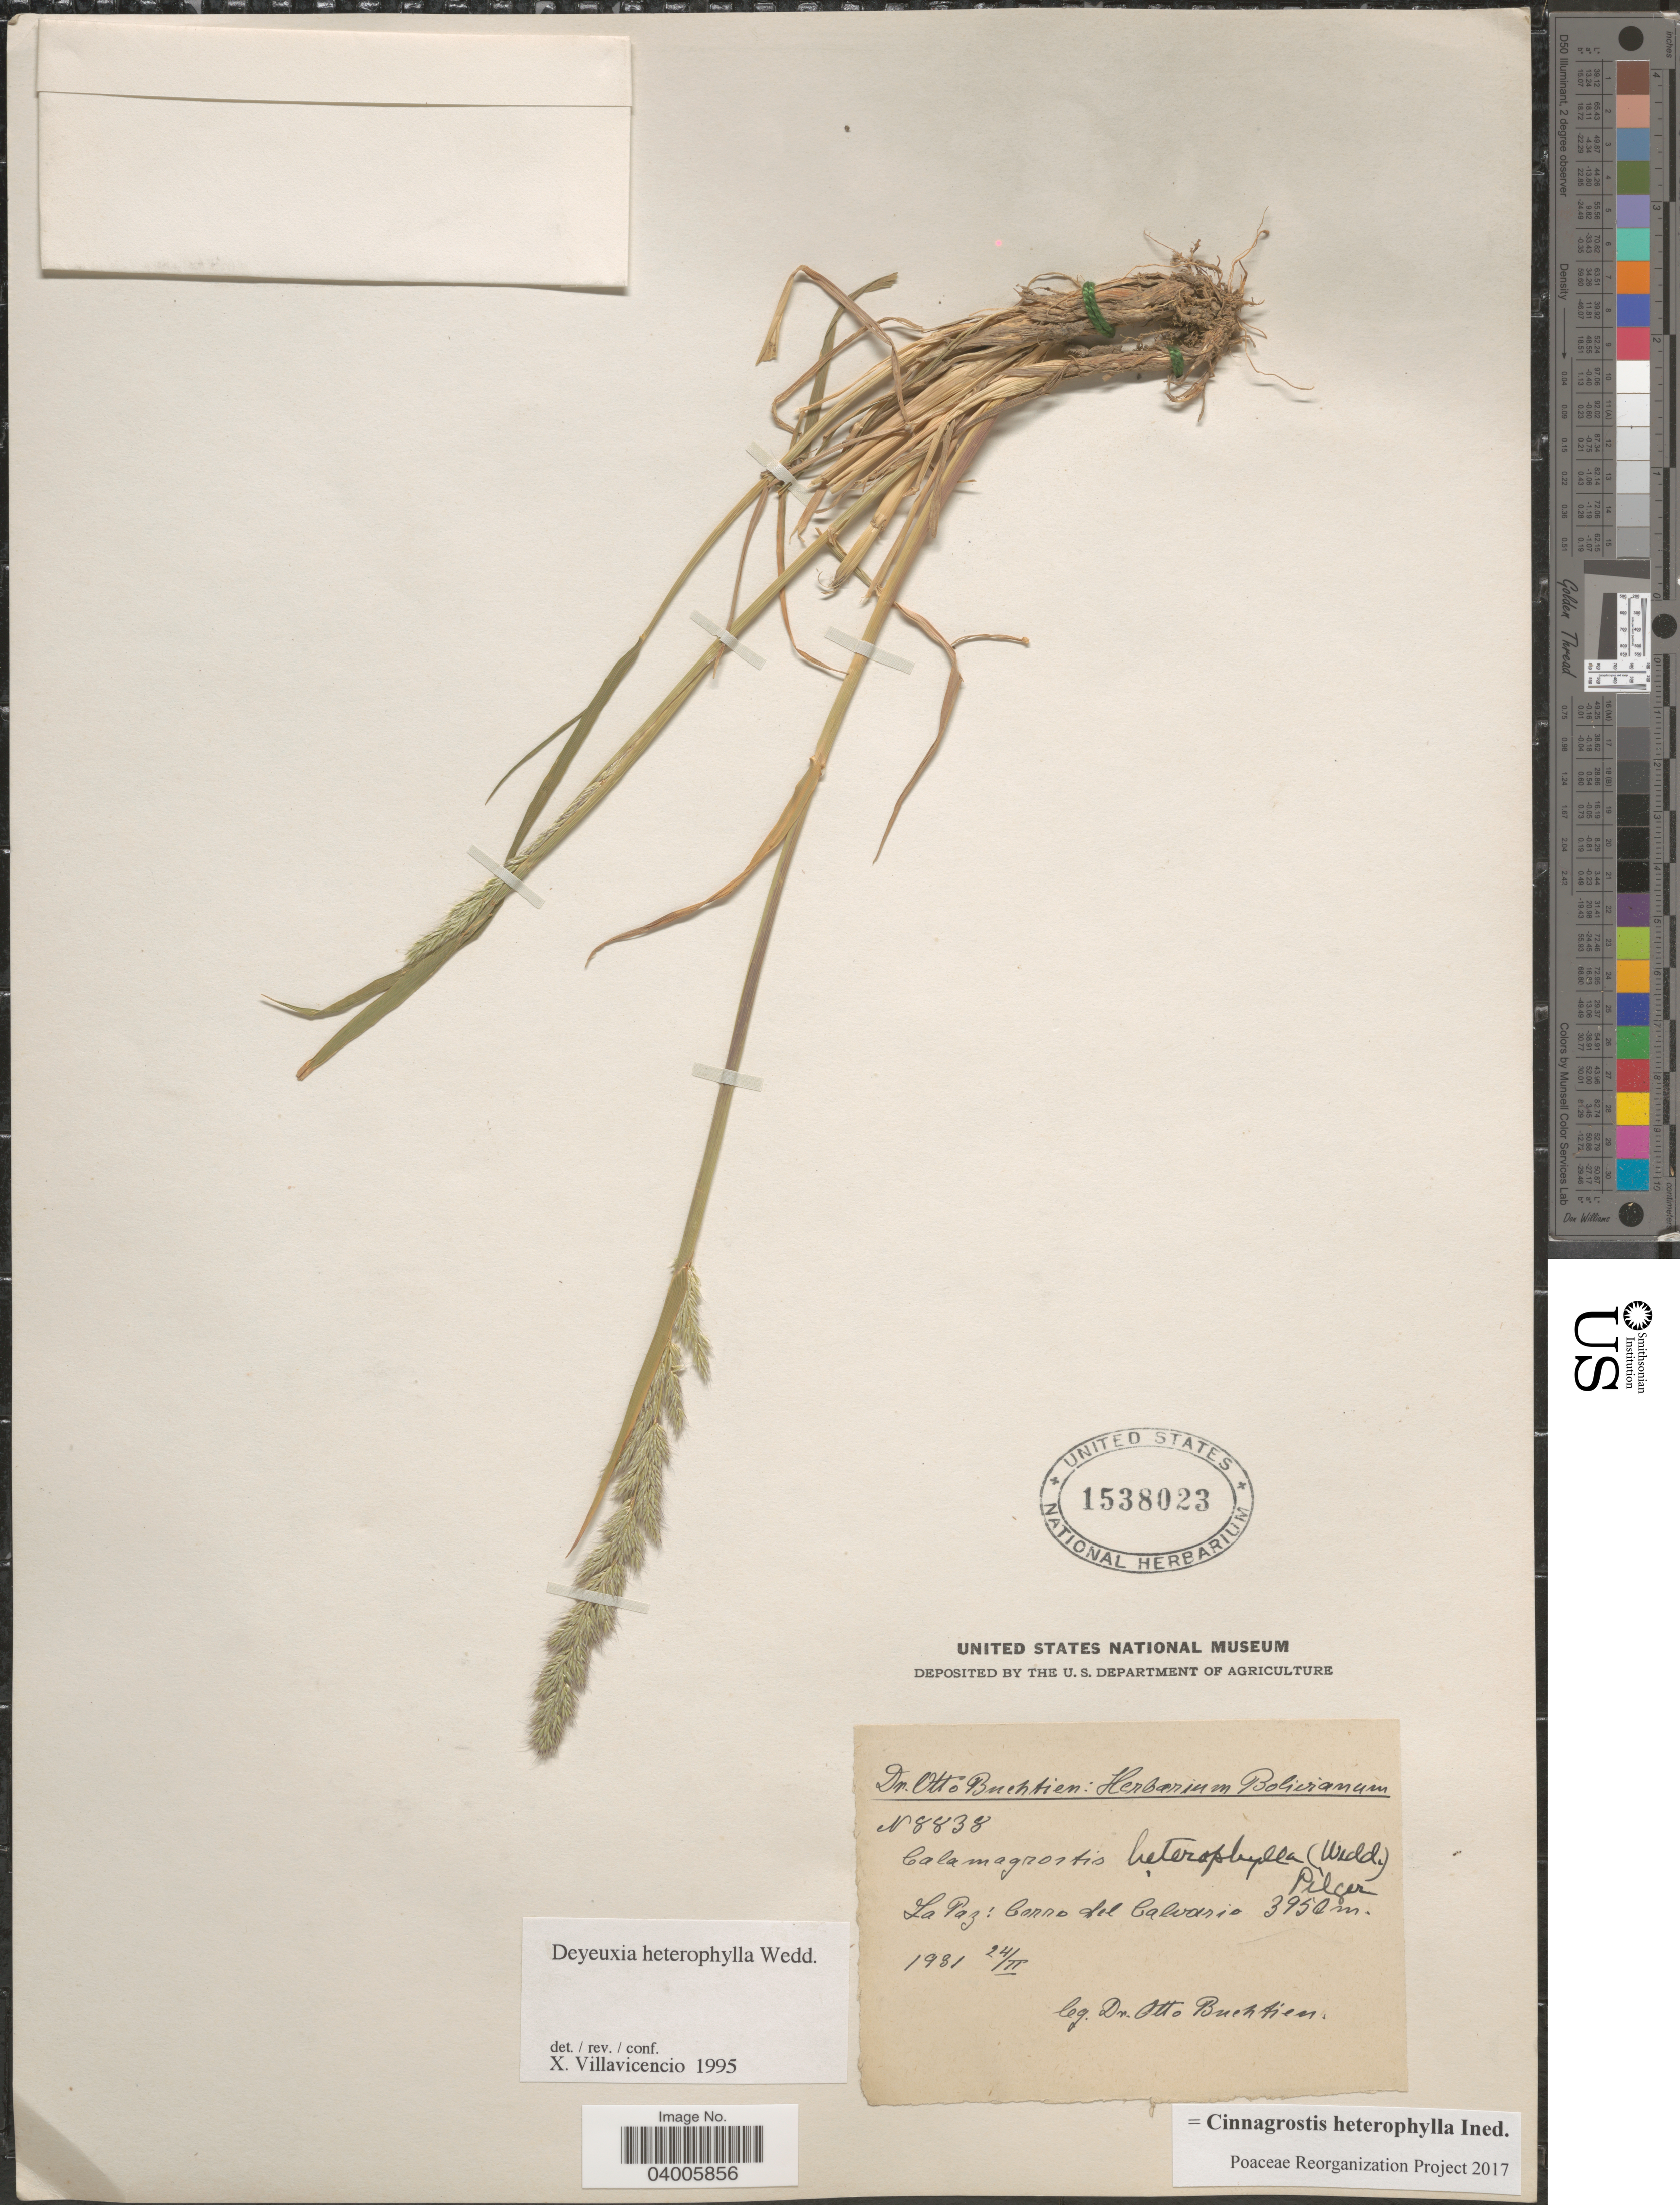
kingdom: Plantae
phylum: Tracheophyta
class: Liliopsida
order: Poales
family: Poaceae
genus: Cinnagrostis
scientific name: Cinnagrostis heterophylla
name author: (Wedd.) P.M. Peterson et al.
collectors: O. Buchtien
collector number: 8838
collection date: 1931-02-24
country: Bolivia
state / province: La Paz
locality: Cerro del Calvario.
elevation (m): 3950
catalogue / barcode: US 1538023